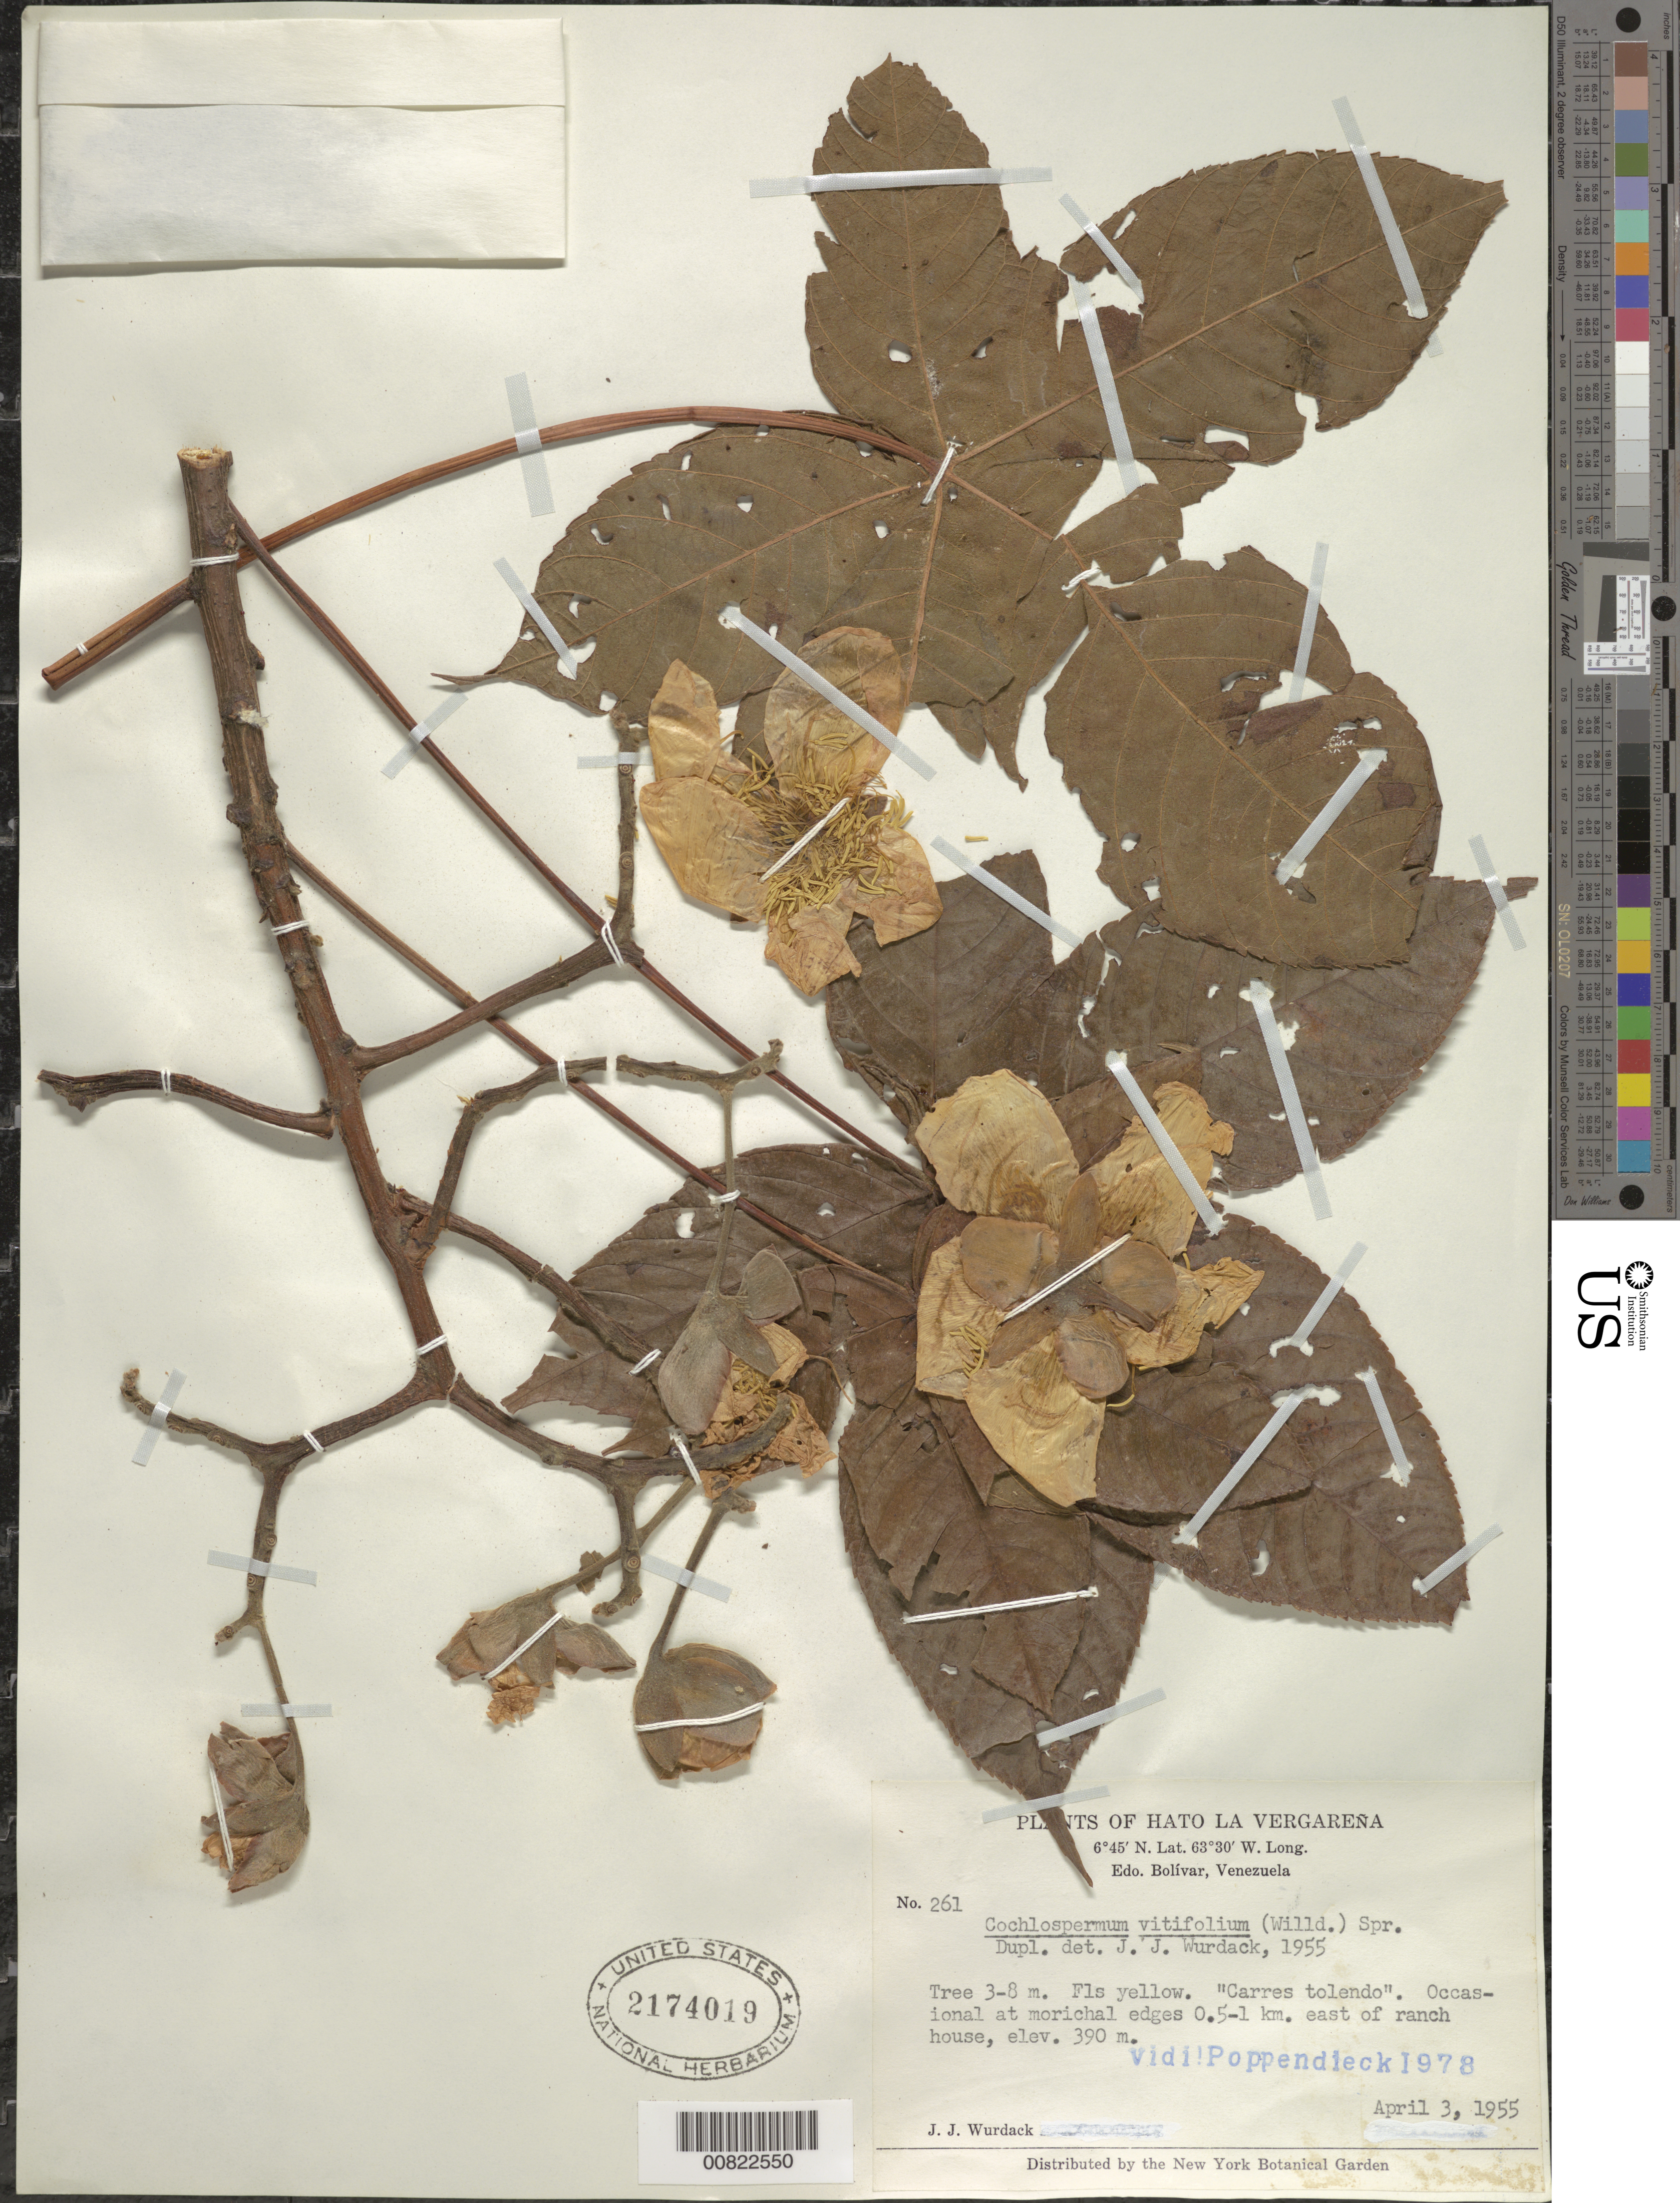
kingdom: Plantae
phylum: Tracheophyta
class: Magnoliopsida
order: Malvales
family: Cochlospermaceae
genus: Cochlospermum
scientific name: Cochlospermum vitifolium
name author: (Willd.) Spreng.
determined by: Poppendieck, H.-H., (HBG), Institut fur Allgemeine Botanik und Botanischer Garten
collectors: J. J. Wurdack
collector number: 261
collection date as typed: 3-Apr-55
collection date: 1955-04-03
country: Venezuela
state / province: Bolívar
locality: Hato La Vergarena, 0.5-1 km E of ranch house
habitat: Morichal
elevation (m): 390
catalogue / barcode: US 2174019